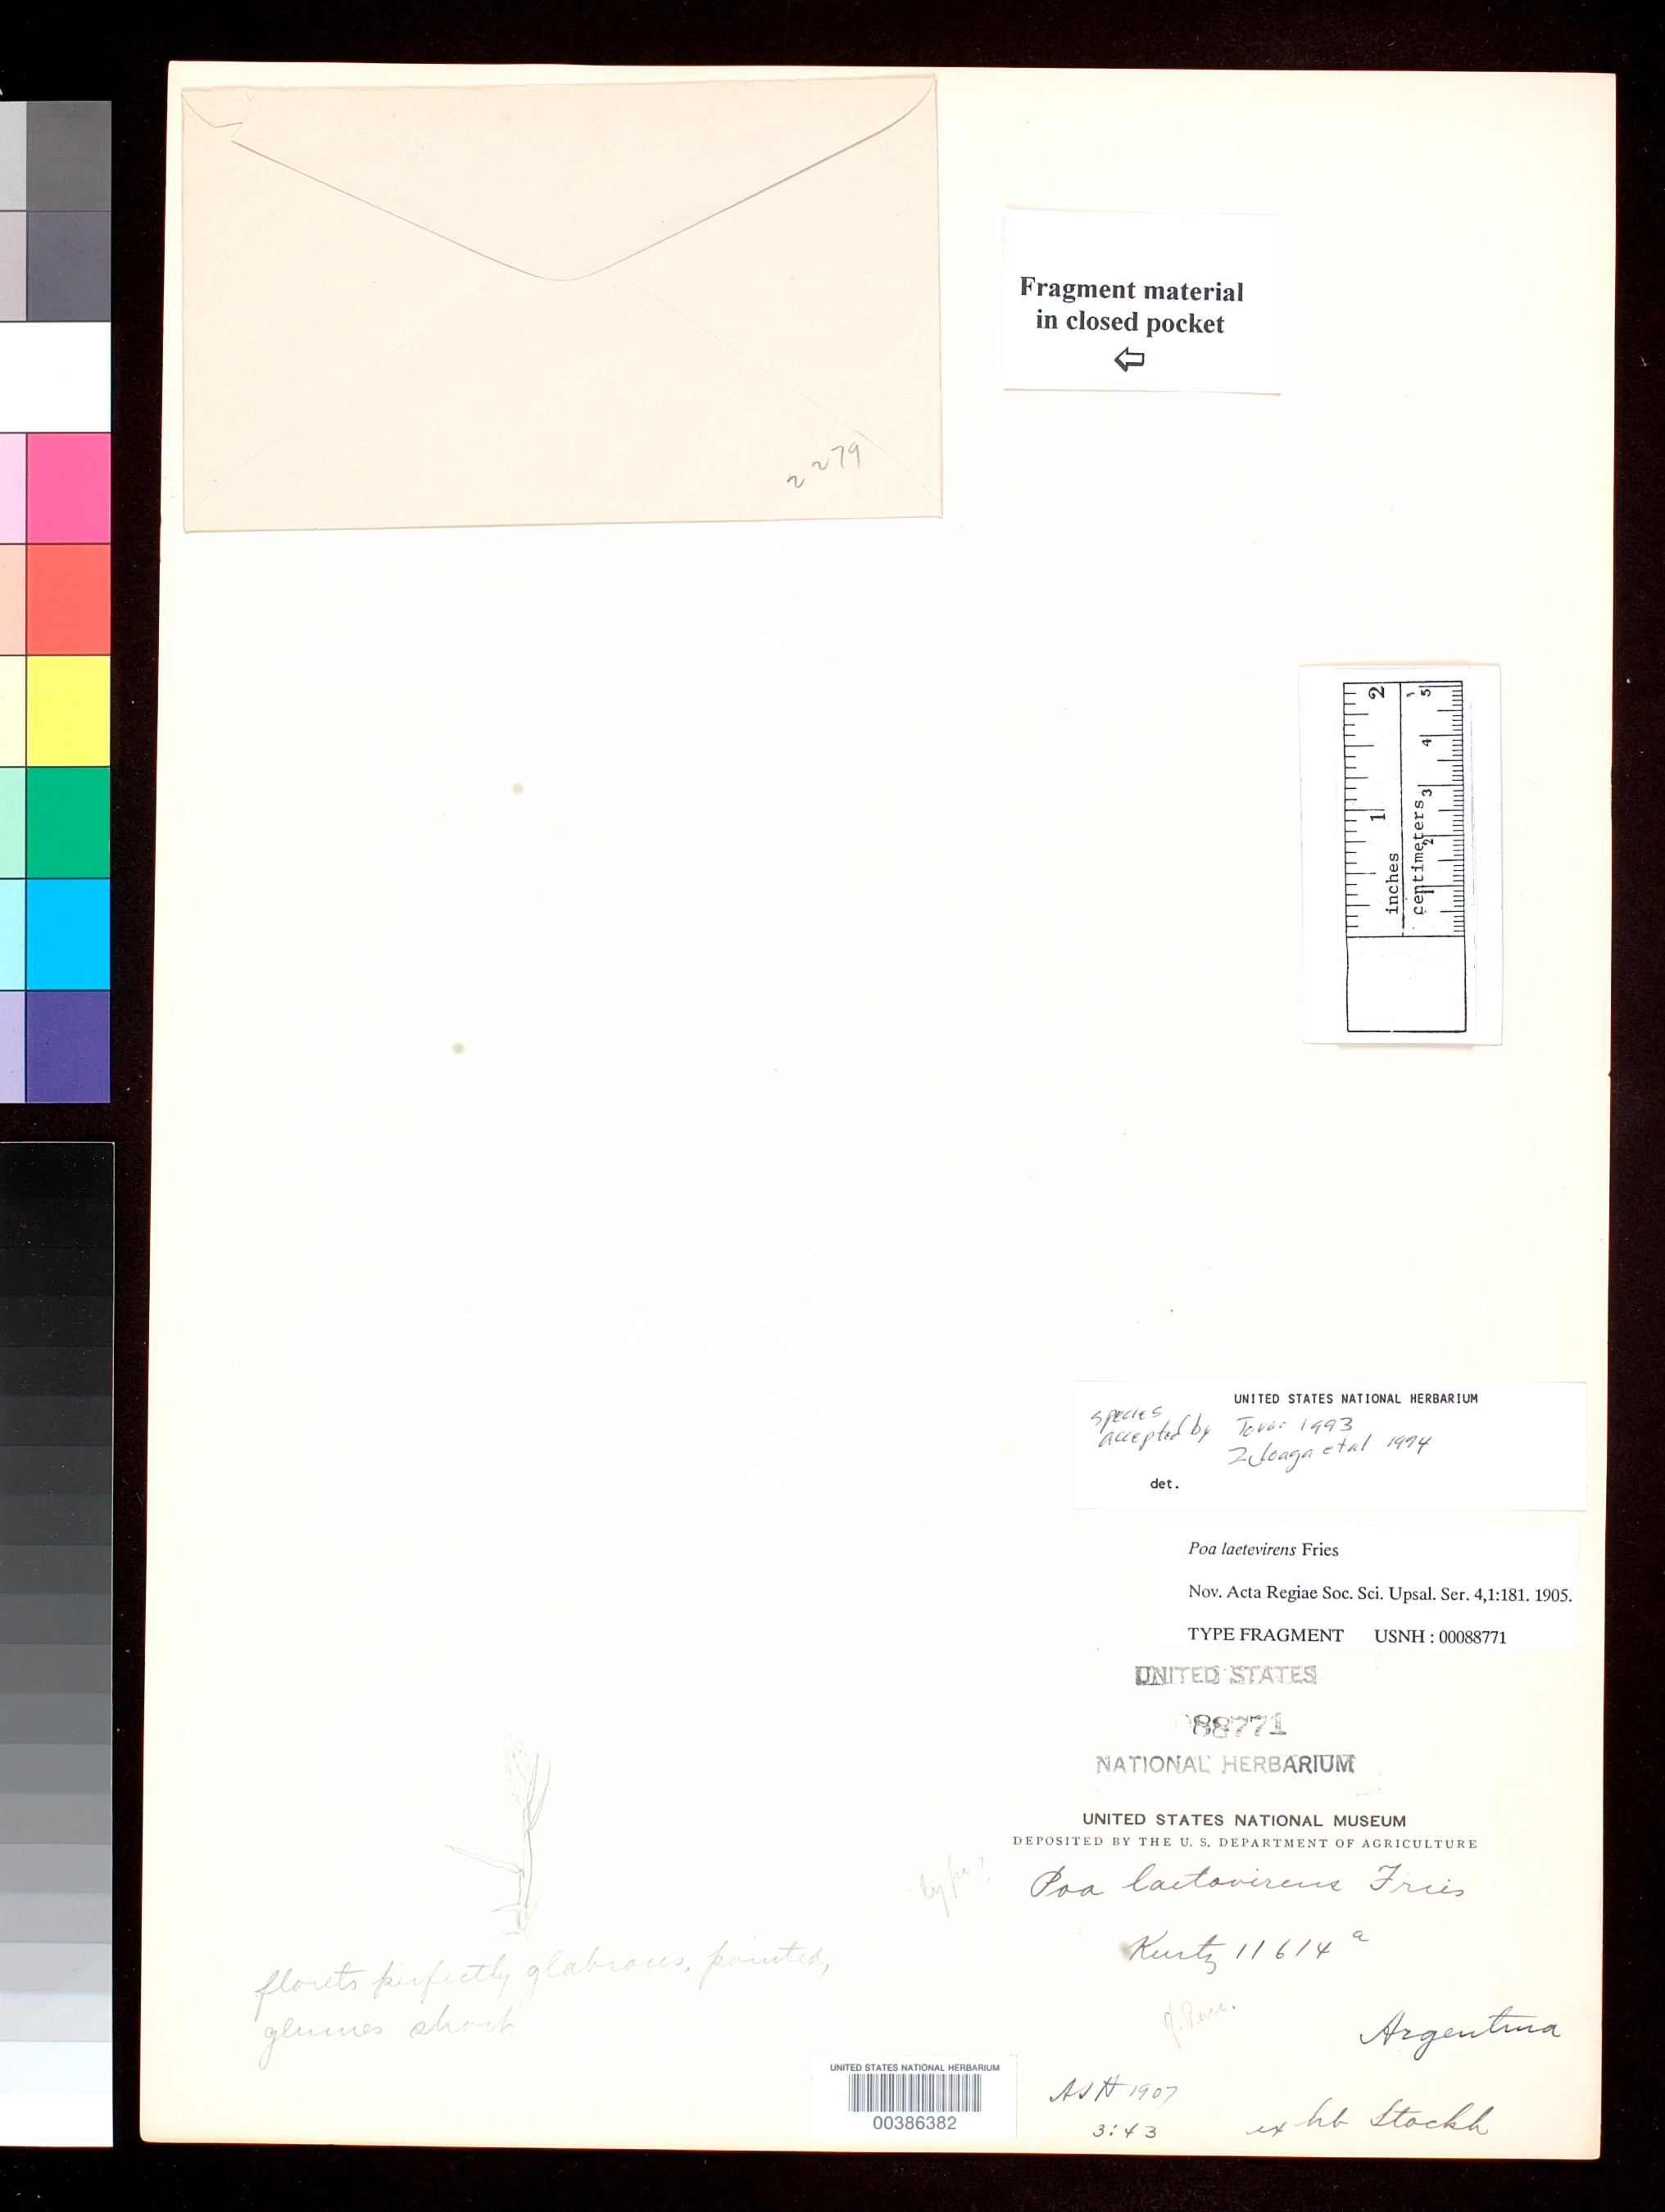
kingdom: Plantae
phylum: Tracheophyta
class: Liliopsida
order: Poales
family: Poaceae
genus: Poa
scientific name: Poa laetevirens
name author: R.E. Fr.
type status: Syntype Fragment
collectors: F. Kurtz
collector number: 11614a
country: Argentina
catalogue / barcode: US 88771